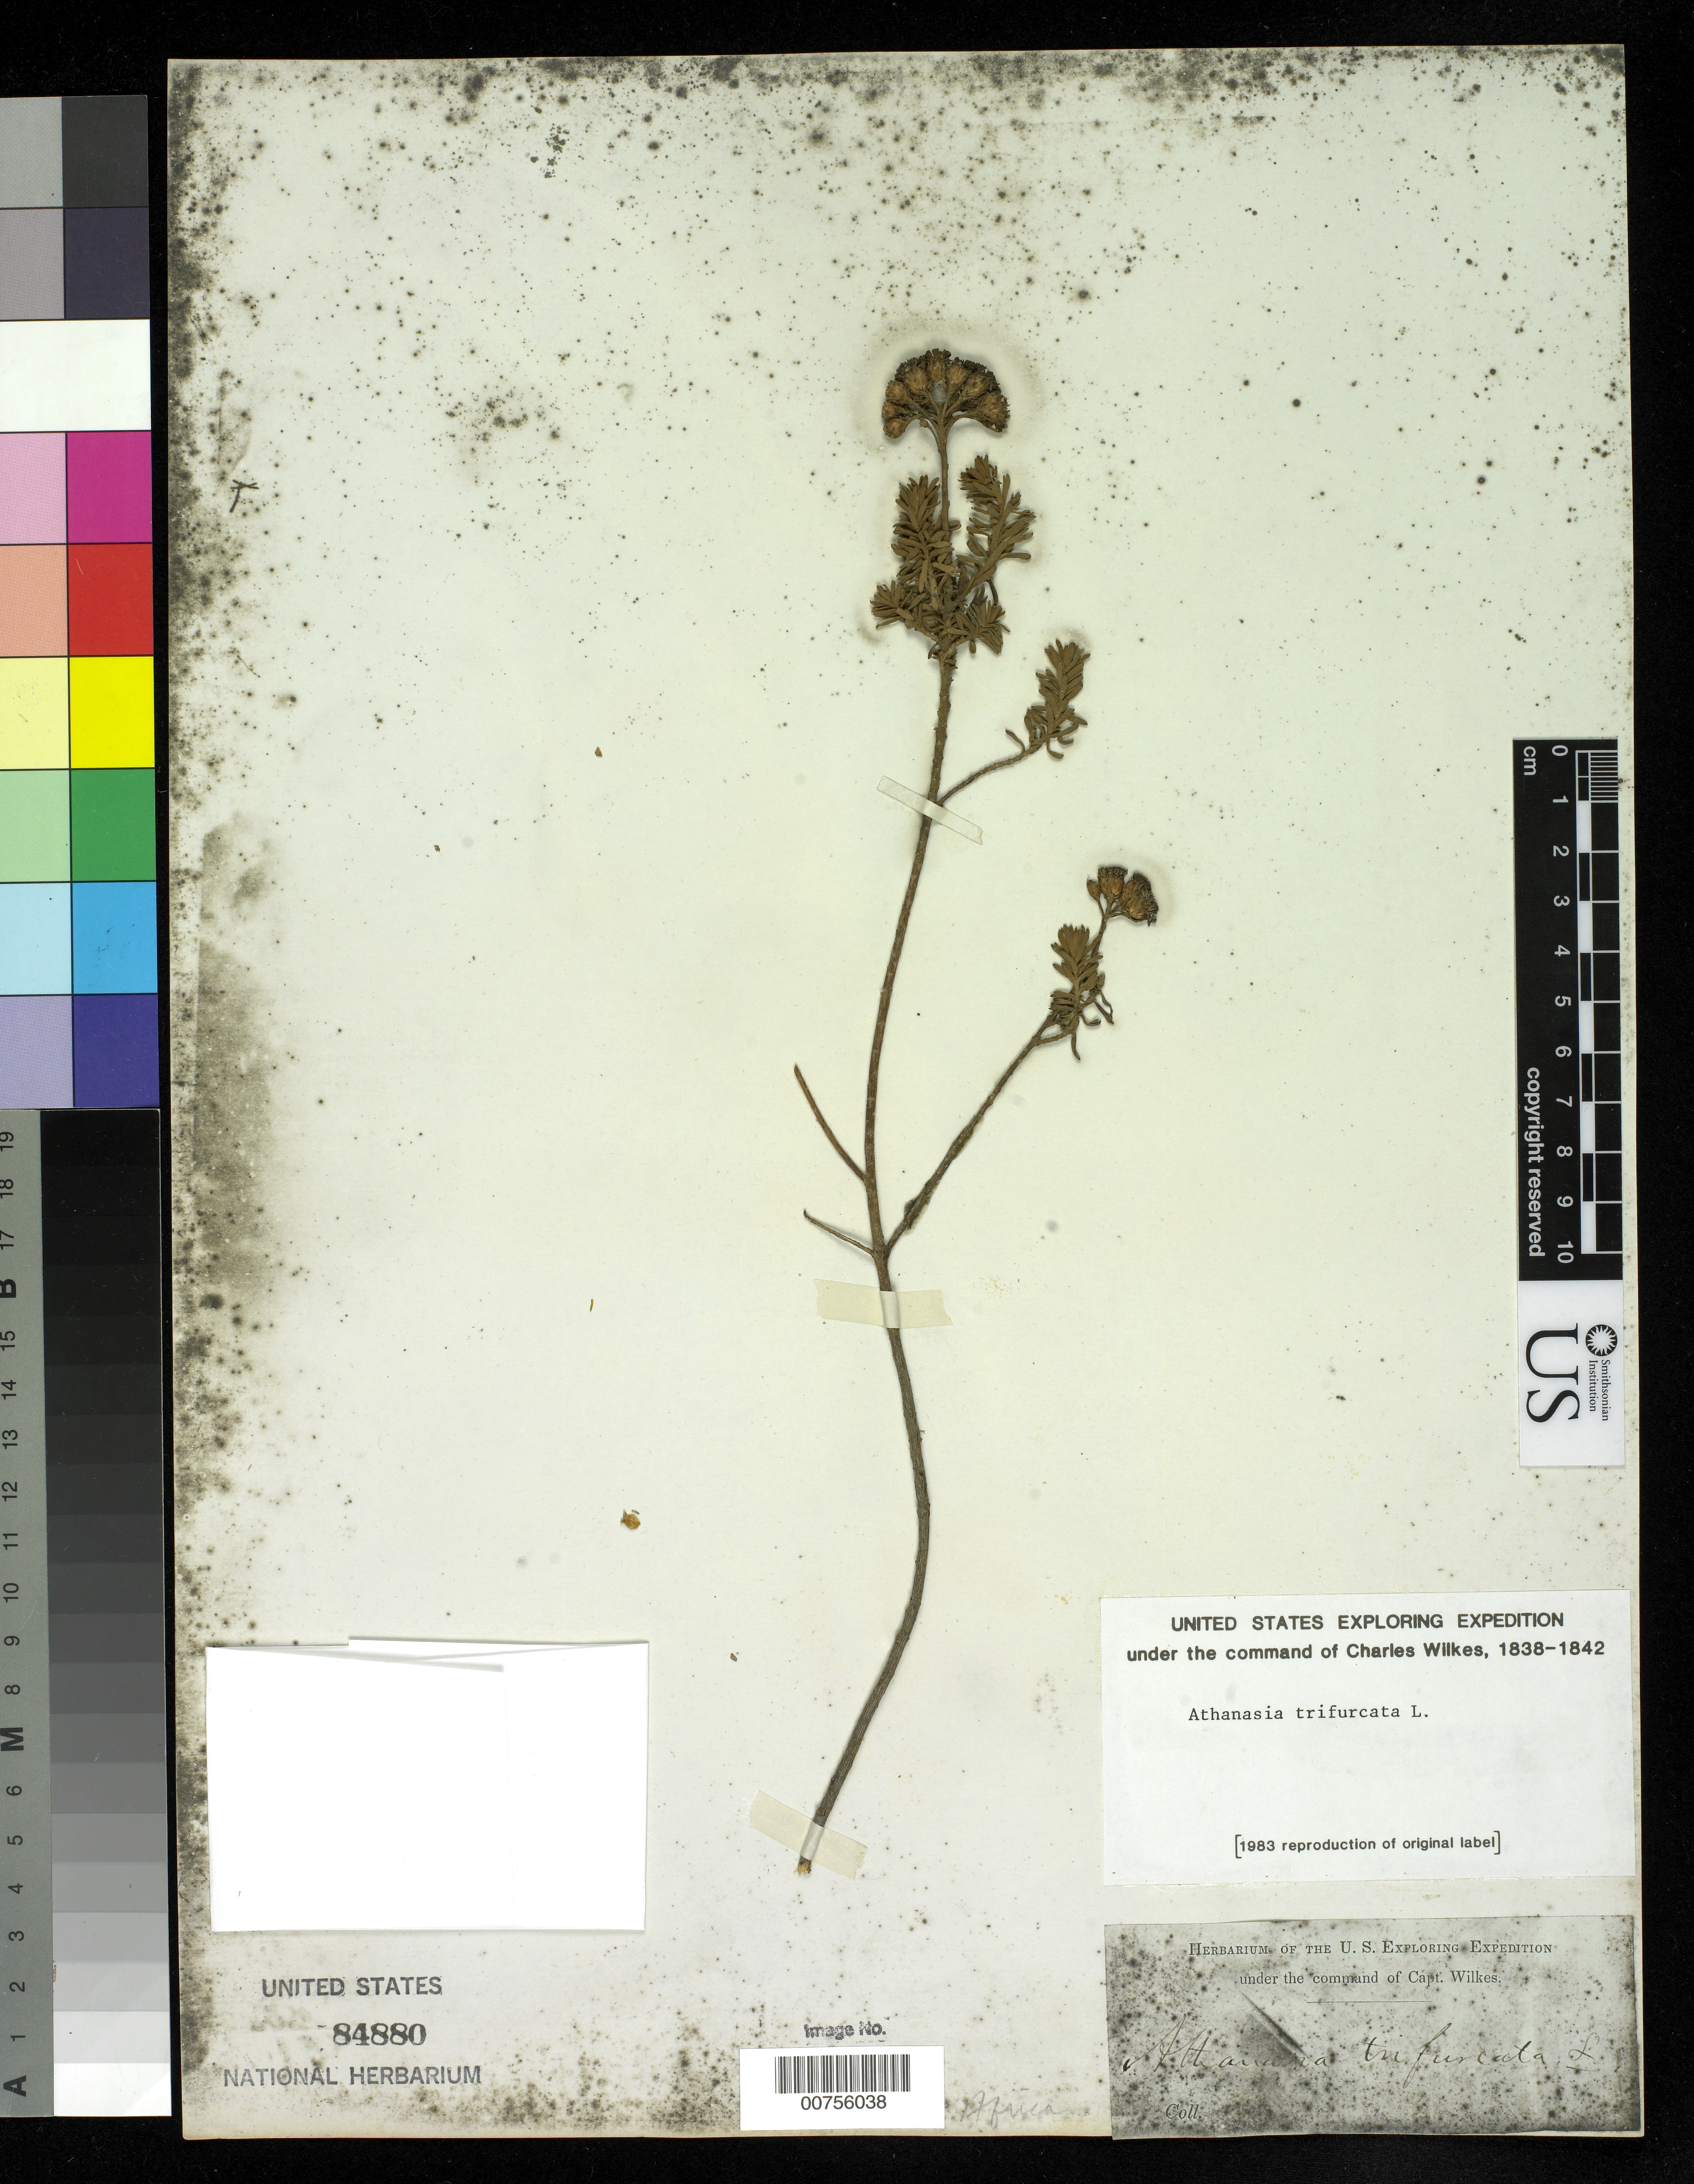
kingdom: Plantae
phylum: Tracheophyta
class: Magnoliopsida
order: Asterales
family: Asteraceae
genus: Athanasia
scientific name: Athanasia trifurcata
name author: (L.) L.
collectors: Wilkes Explor. Exped.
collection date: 1838/1842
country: South Africa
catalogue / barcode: US 84880